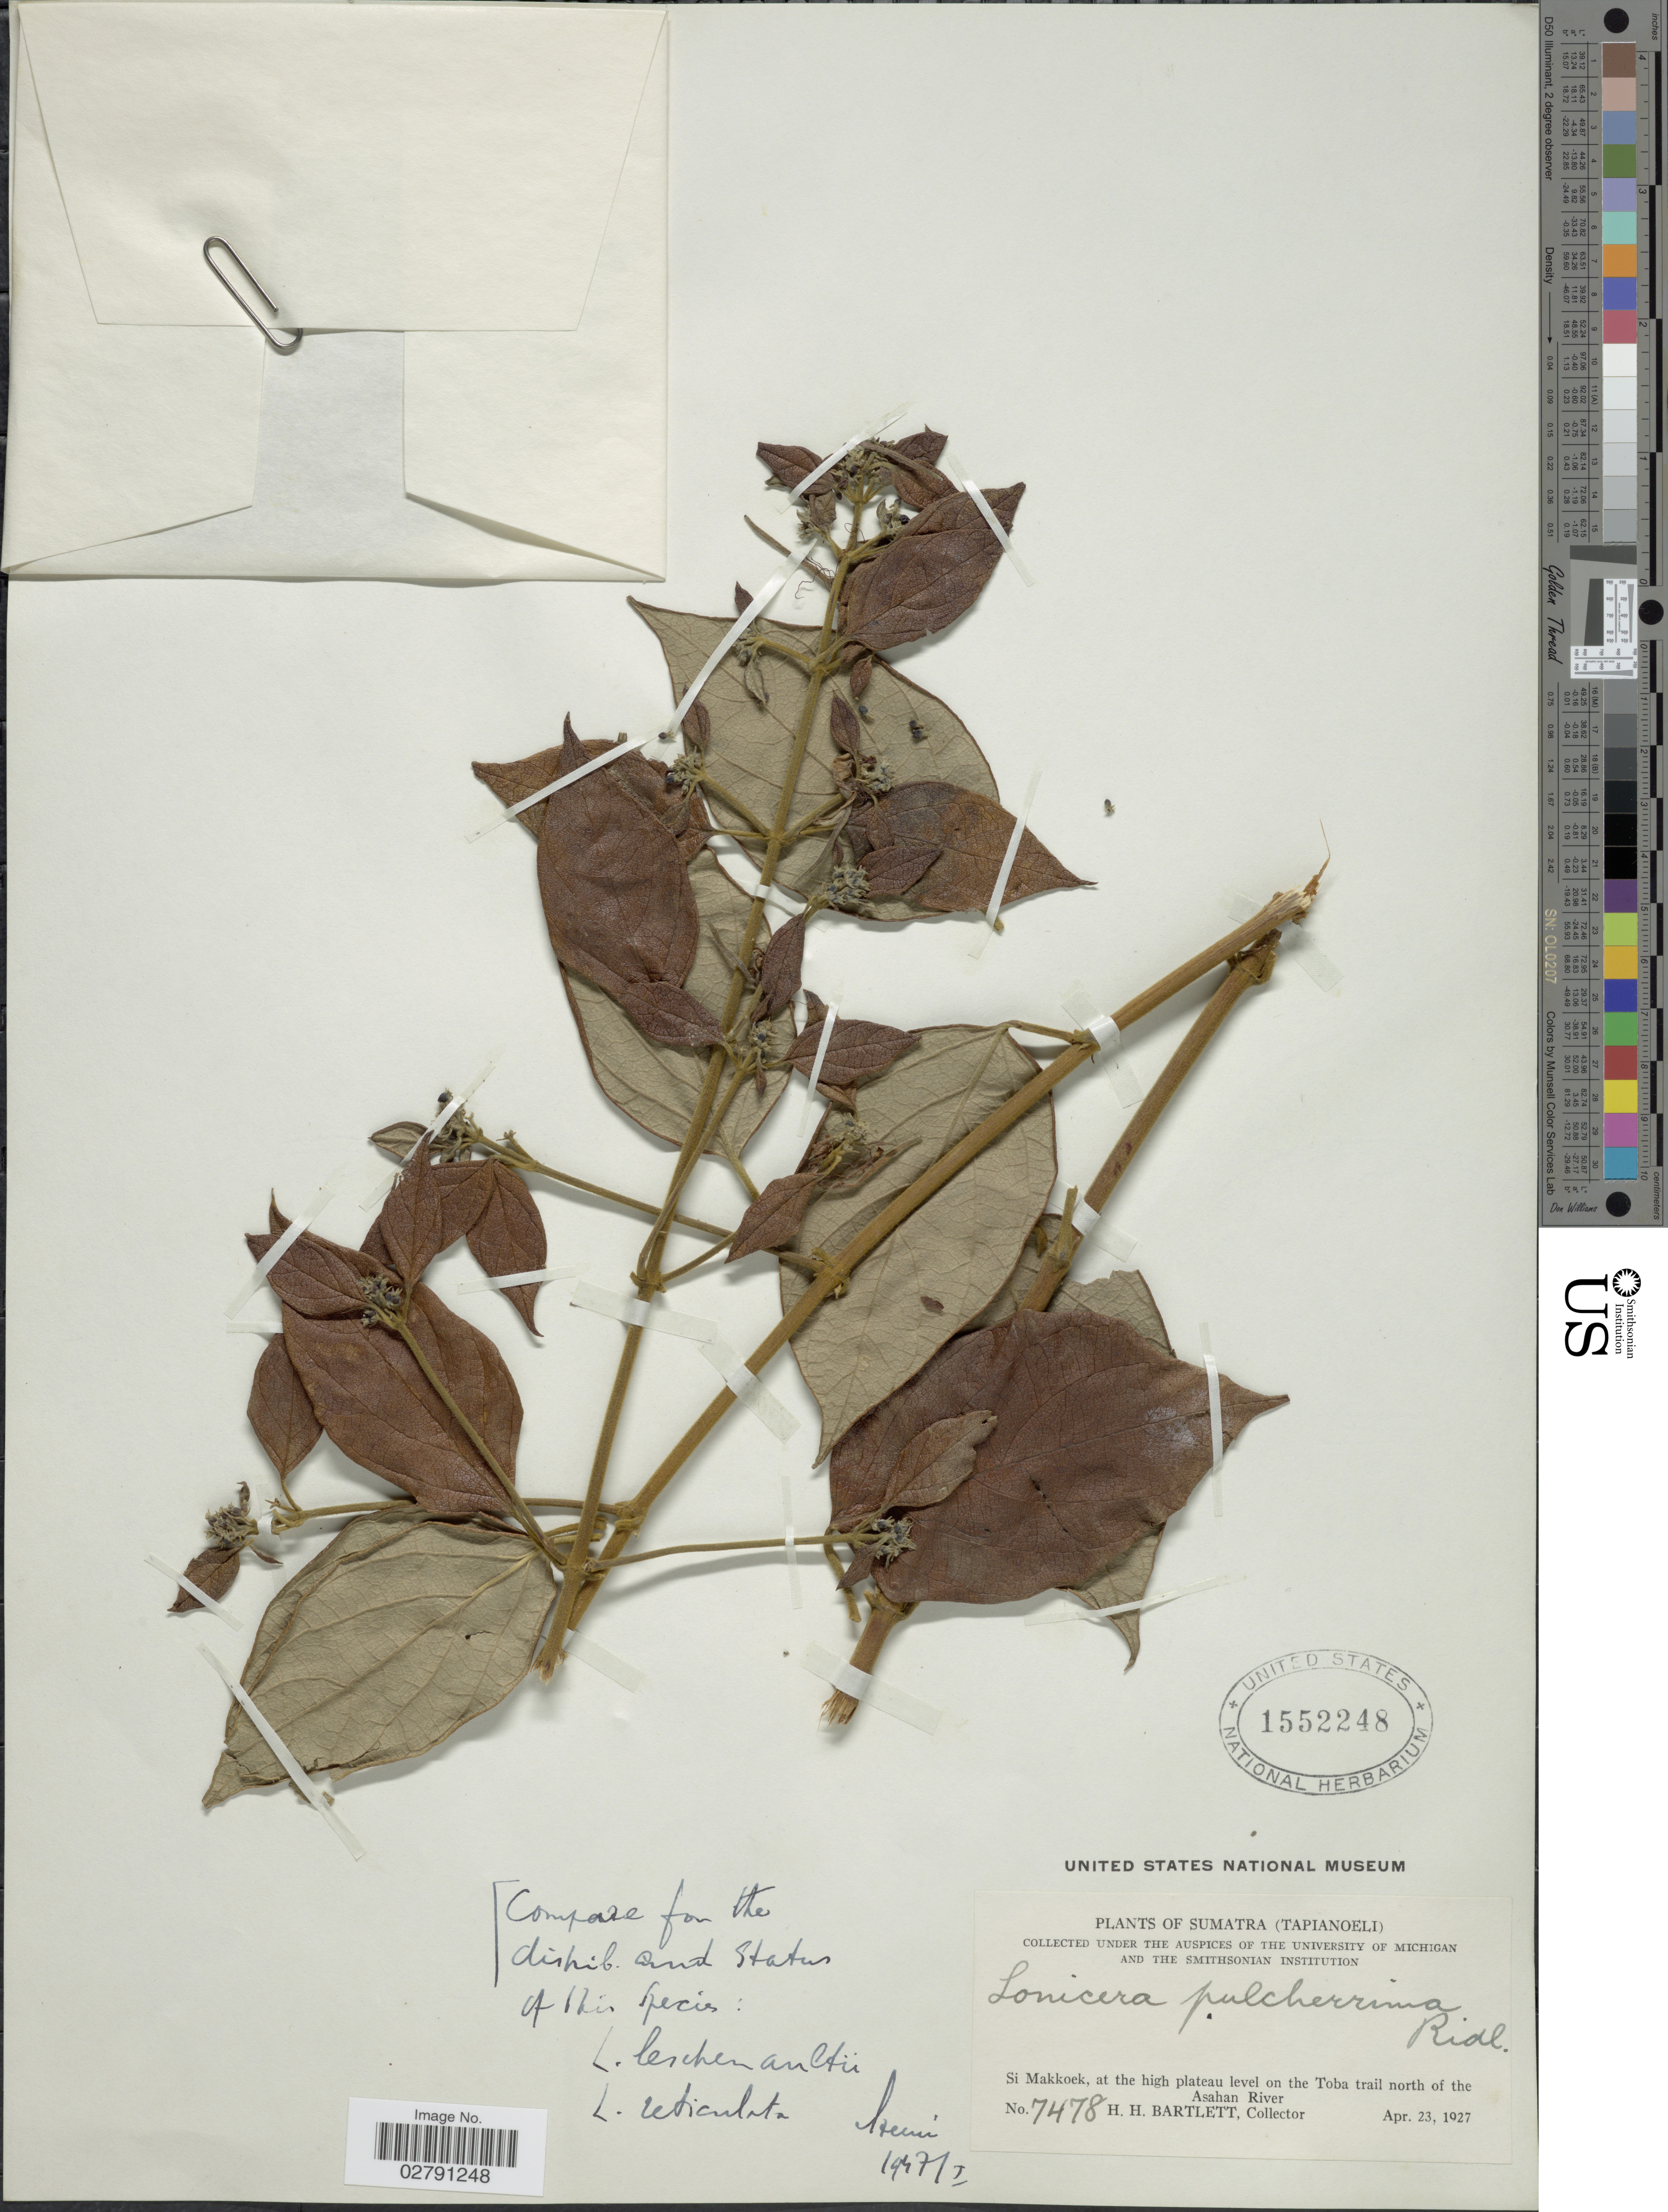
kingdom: Plantae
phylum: Tracheophyta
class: Magnoliopsida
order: Dipsacales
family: Caprifoliaceae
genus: Lonicera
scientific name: Lonicera pulcherrima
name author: Ridl.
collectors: H. H. Bartlett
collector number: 7478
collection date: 1927-04-23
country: Indonesia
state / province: Sumatra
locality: (Tapianoeli). Si Makkoek, at the high plateau level on the Toba trail north of the Asahan River.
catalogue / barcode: US 1552248